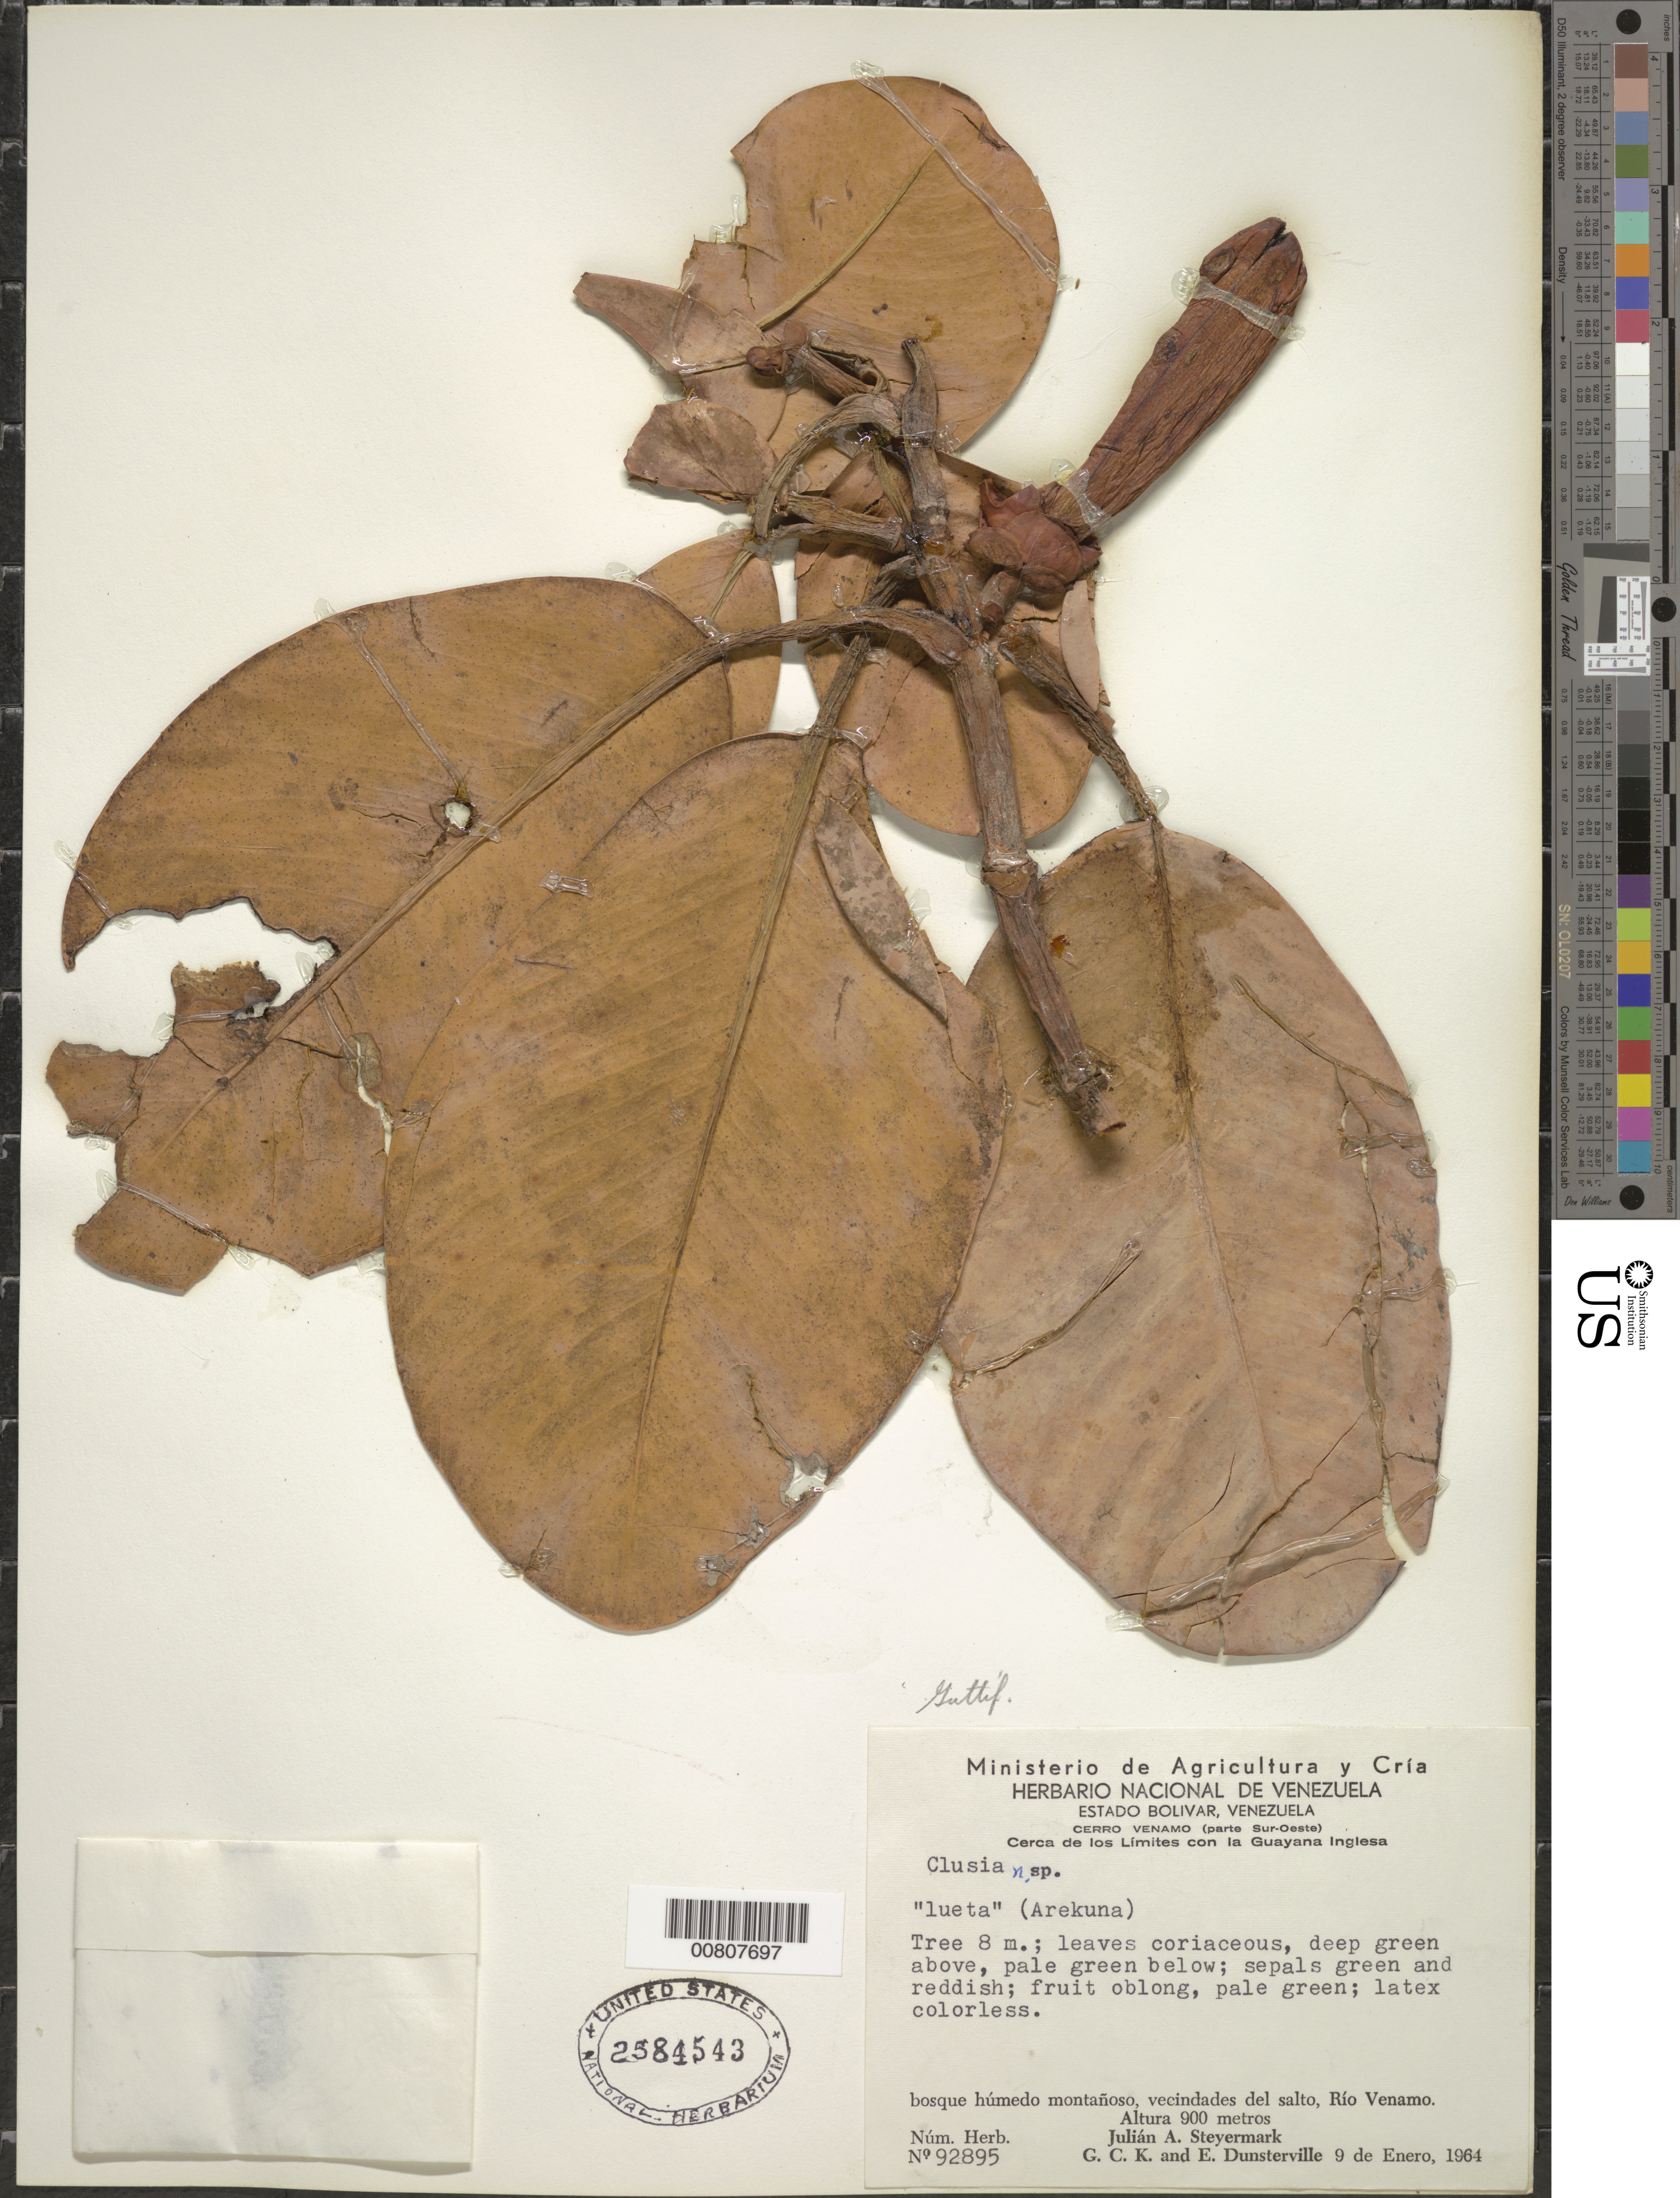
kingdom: Plantae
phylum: Tracheophyta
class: Magnoliopsida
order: Malpighiales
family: Clusiaceae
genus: Clusia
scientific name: Clusia sp.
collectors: J. Steyermark, G. C. K. Dunsterville & E. Dunsterville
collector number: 92895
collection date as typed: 9-Jan-64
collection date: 1964-01-09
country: Venezuela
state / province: Bolívar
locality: Cerro Venamo (parte Sur-Oeste), Río Venamo, vecindades del salto, cerca de los límites con la Guayana Inglesa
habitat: Bosque humedo montanoso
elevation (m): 900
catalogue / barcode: US 2584543